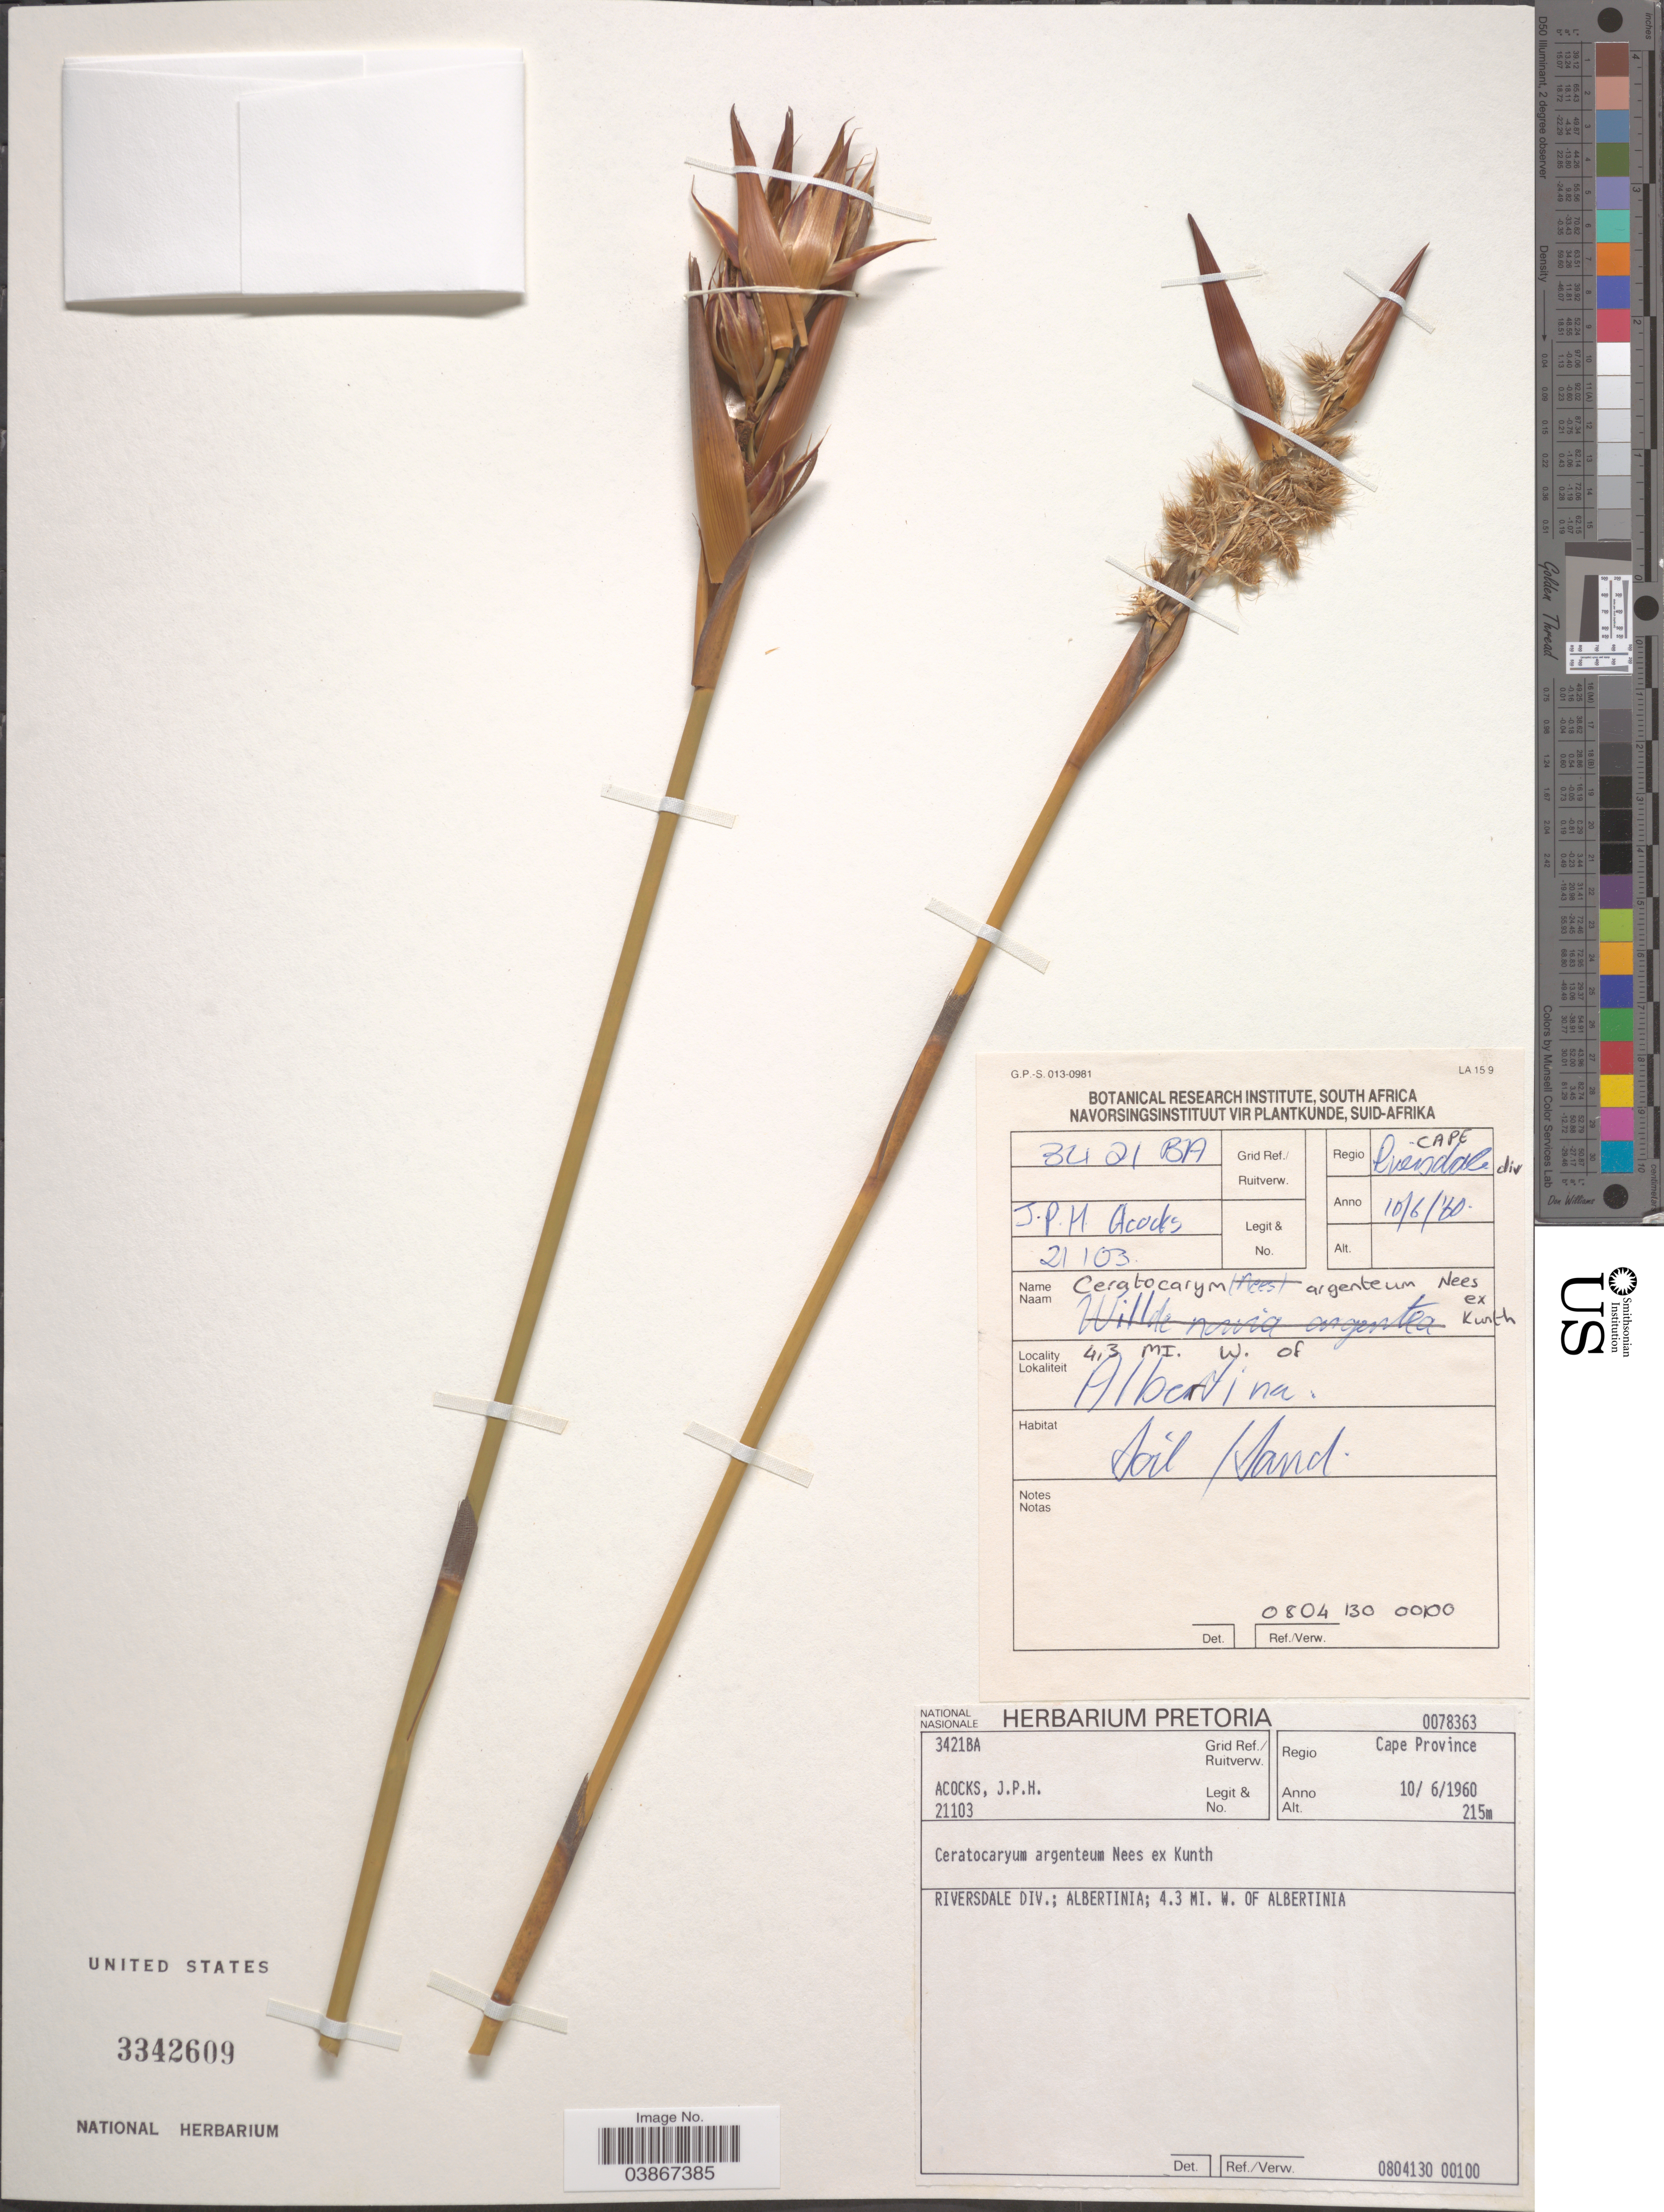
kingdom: Plantae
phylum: Tracheophyta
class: Liliopsida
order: Poales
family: Restionaceae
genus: Willdenowia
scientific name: Willdenowia argentea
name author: (Nees ex Kunth) Hieron.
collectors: J. P. Acocks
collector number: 21103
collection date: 1960-06-10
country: South Africa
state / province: Western Cape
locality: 3421 BA Grid Ref./ Ruitverw. Regio Cape Province. Riversdale Div.; 4.3 mi. w. of Albertinia.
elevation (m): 215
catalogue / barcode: US 3342609